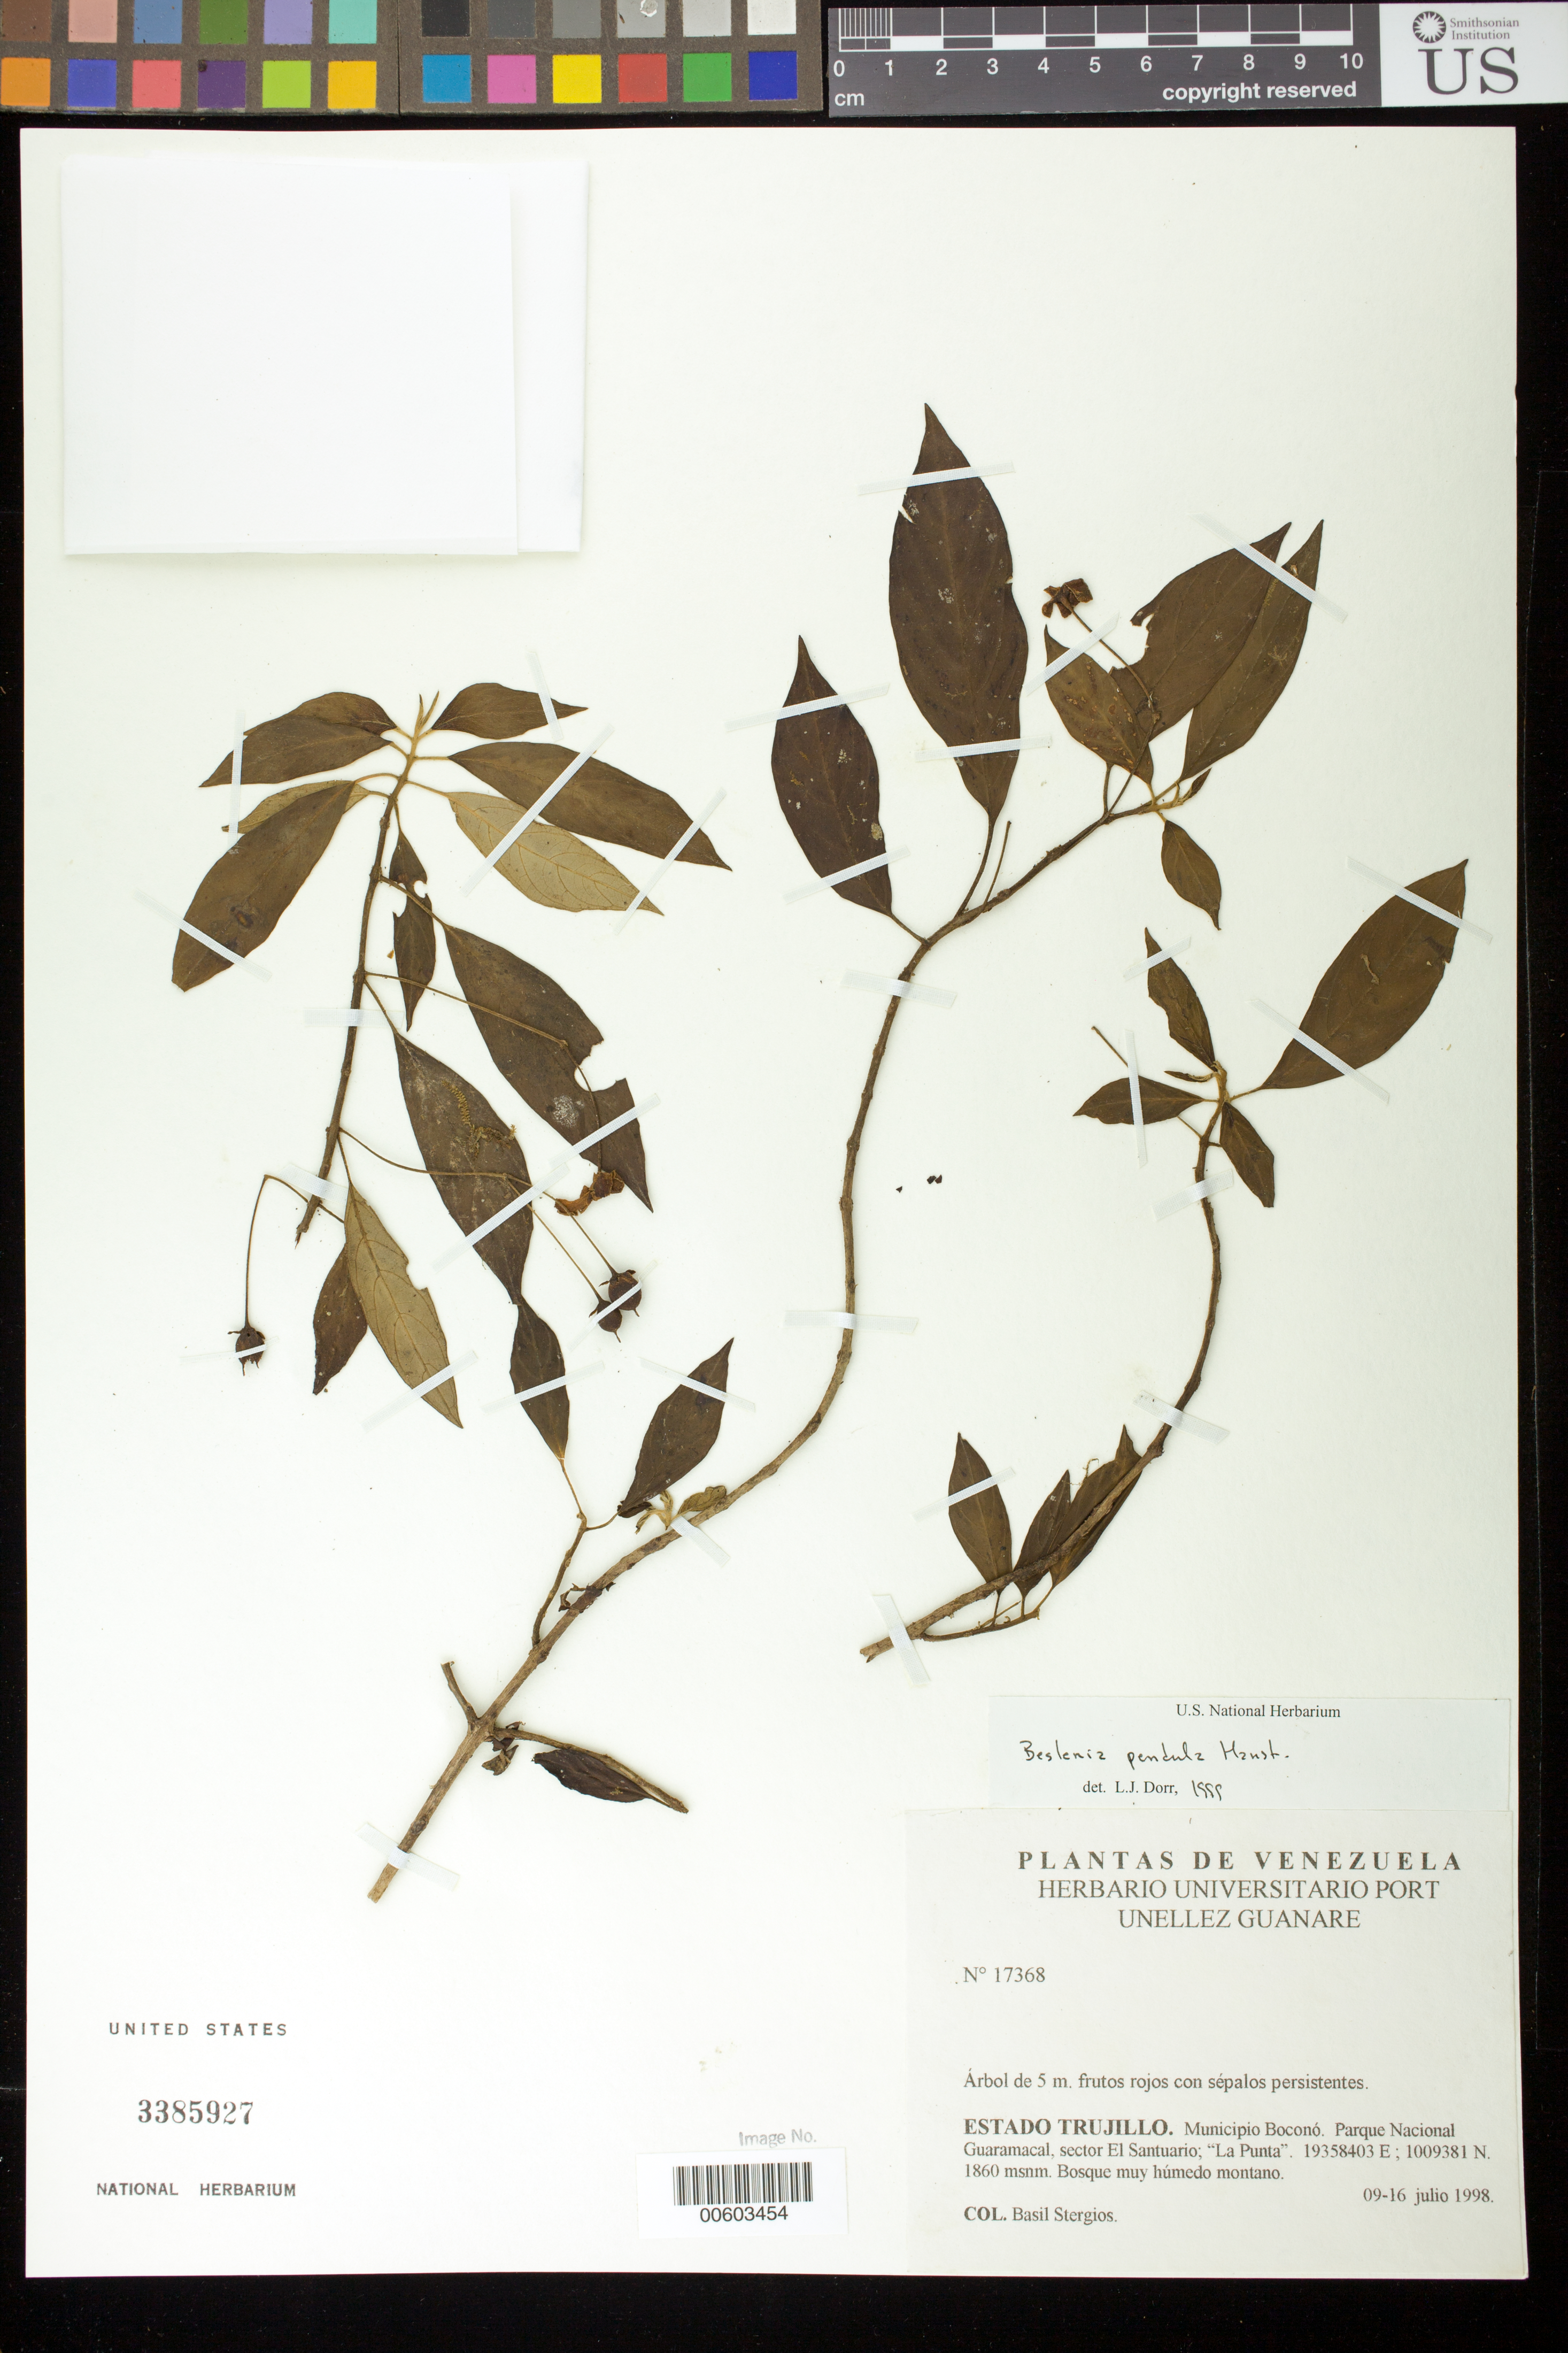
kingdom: Plantae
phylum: Tracheophyta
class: Magnoliopsida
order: Lamiales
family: Gesneriaceae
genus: Besleria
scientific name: Besleria pendula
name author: Hanst.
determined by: Dorr, L. J., (BOT), Smithsonian Institution - National Museum of Natural History (UNITED STATES)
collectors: B. G. Stergios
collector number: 17368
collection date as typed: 9-16 Jul 1998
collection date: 1998-07-09/1998-07-16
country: Venezuela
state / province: Trujillo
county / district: Boconó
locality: Parque Nacional Guaramacal, Sector El Santuario, La Punta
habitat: Bosques muy húmedo montano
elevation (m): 1860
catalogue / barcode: US 3385927